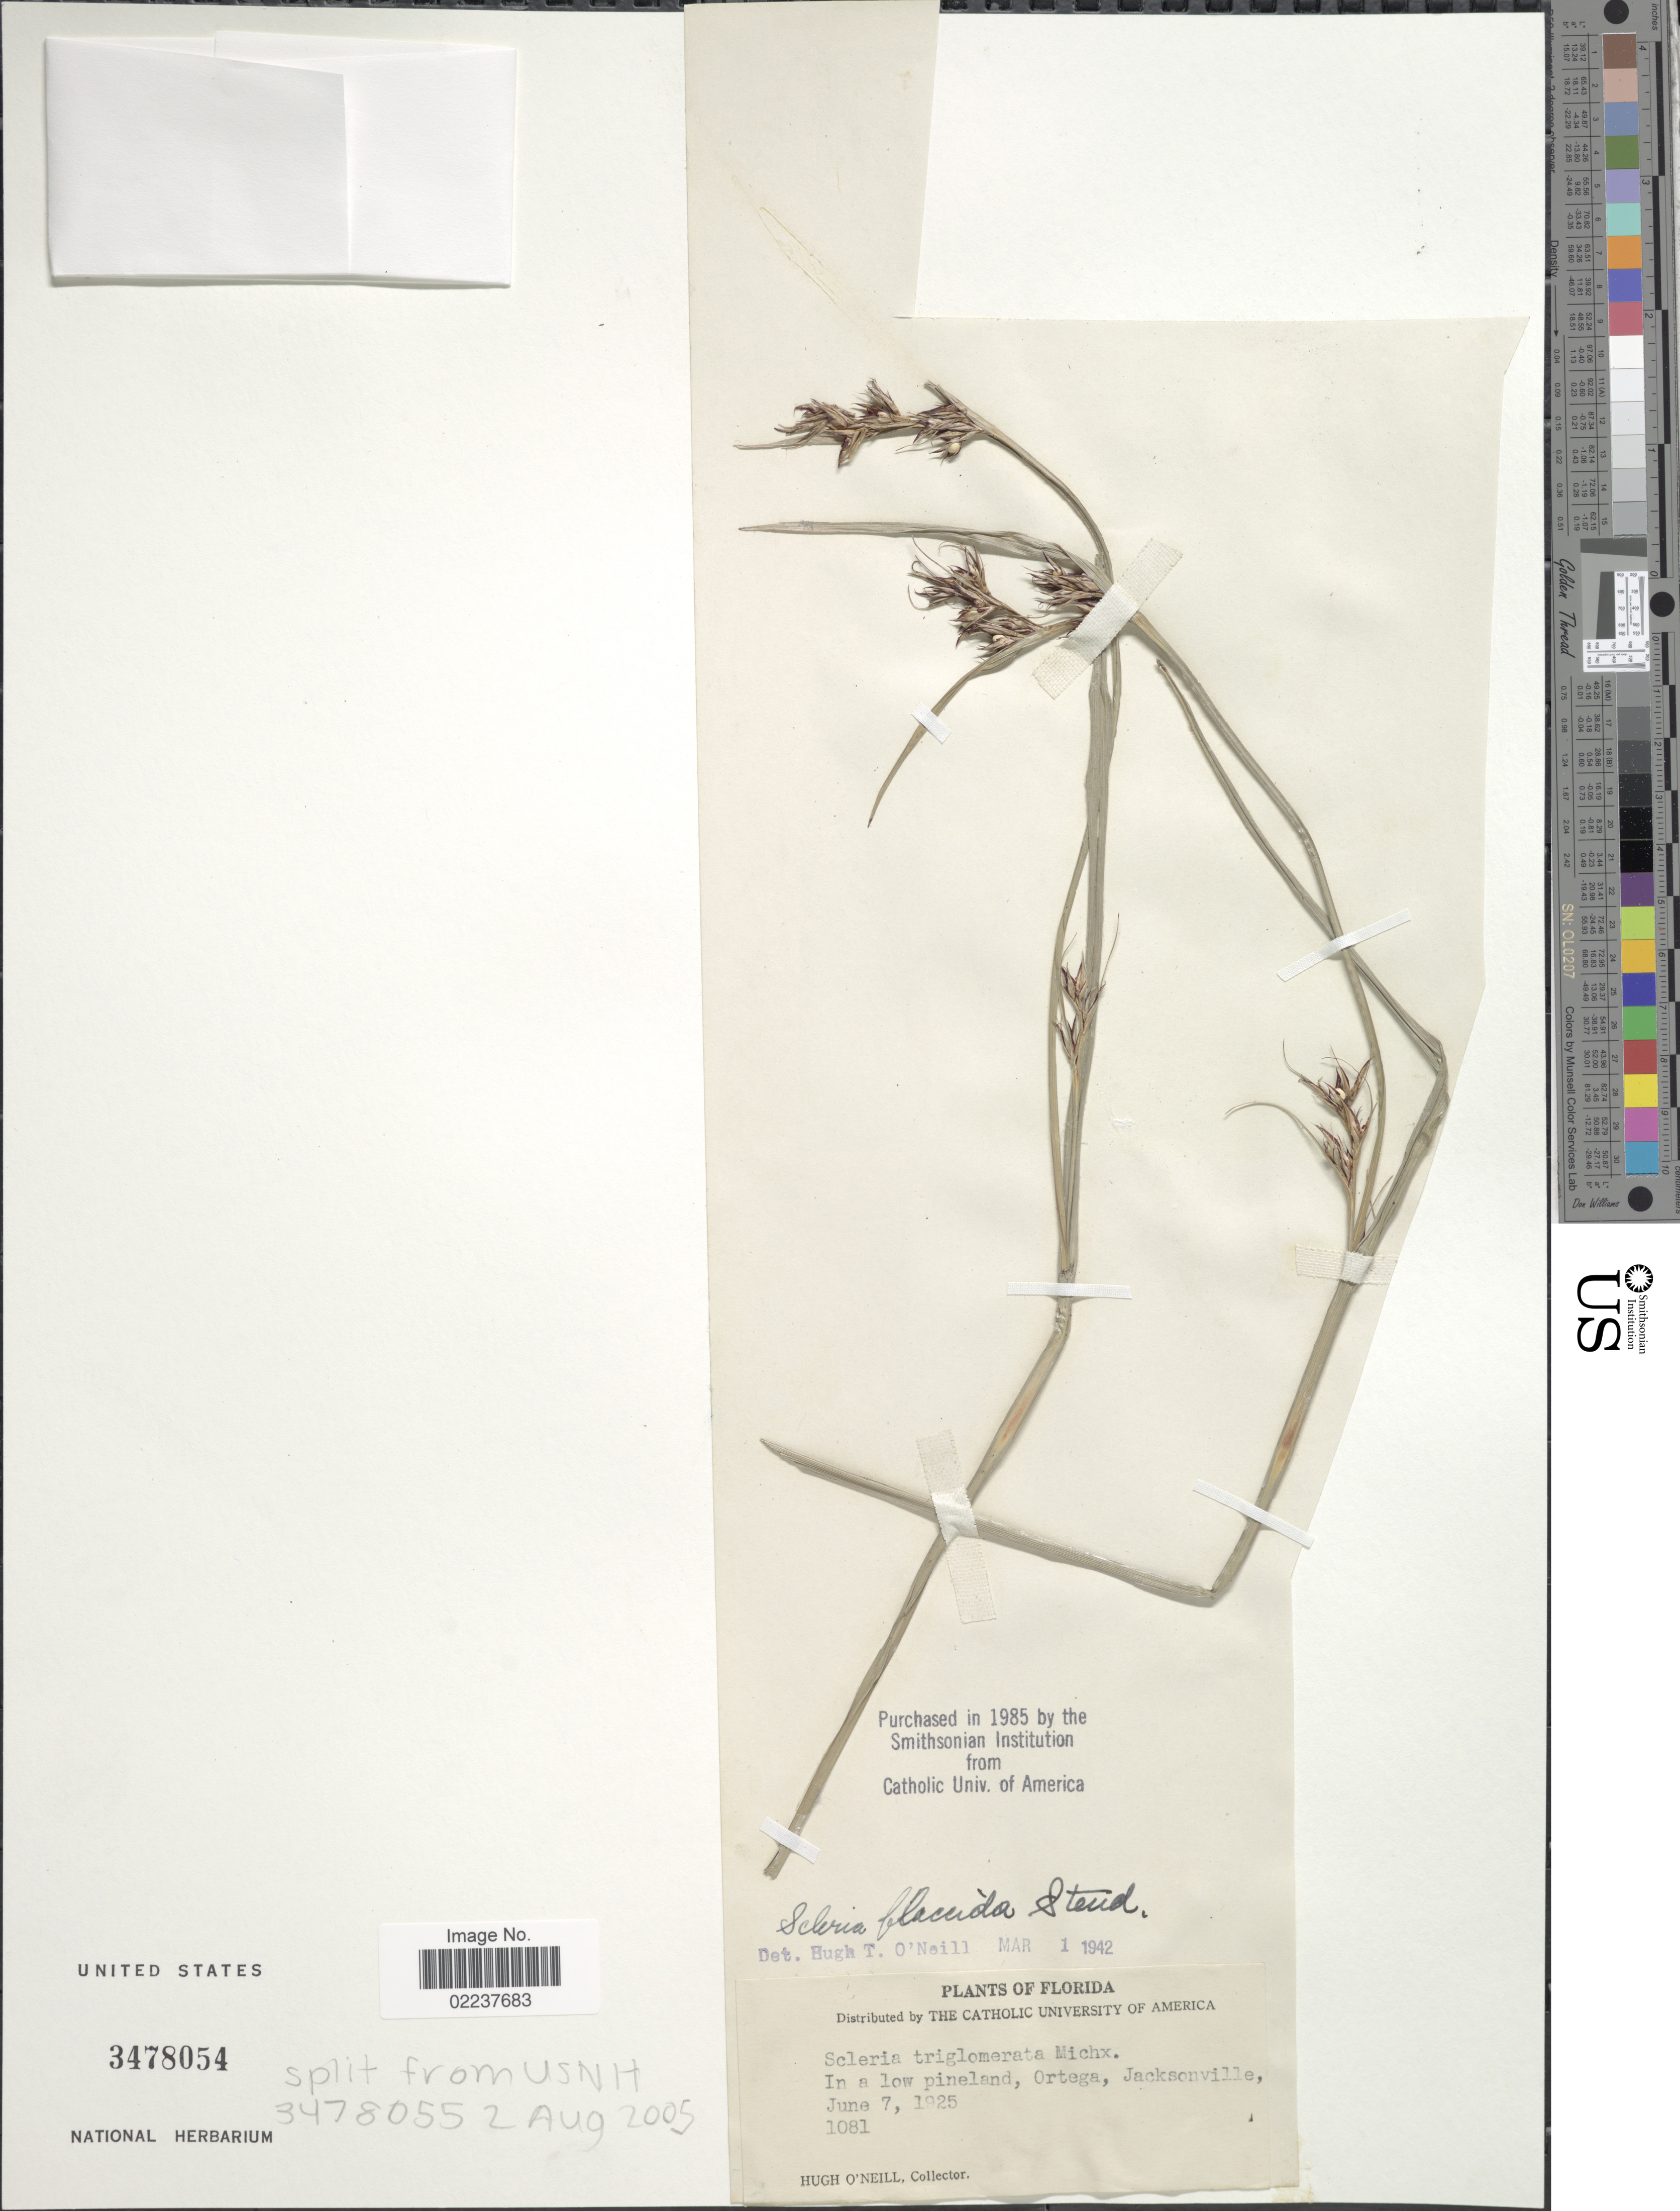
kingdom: Plantae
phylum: Tracheophyta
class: Liliopsida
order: Poales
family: Cyperaceae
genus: Scleria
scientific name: Scleria triglomerata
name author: Michx.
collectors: H. O'Neill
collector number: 1081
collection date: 1925-06-07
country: United States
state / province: Florida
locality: Ortega, Jacksonville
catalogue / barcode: US 3478054